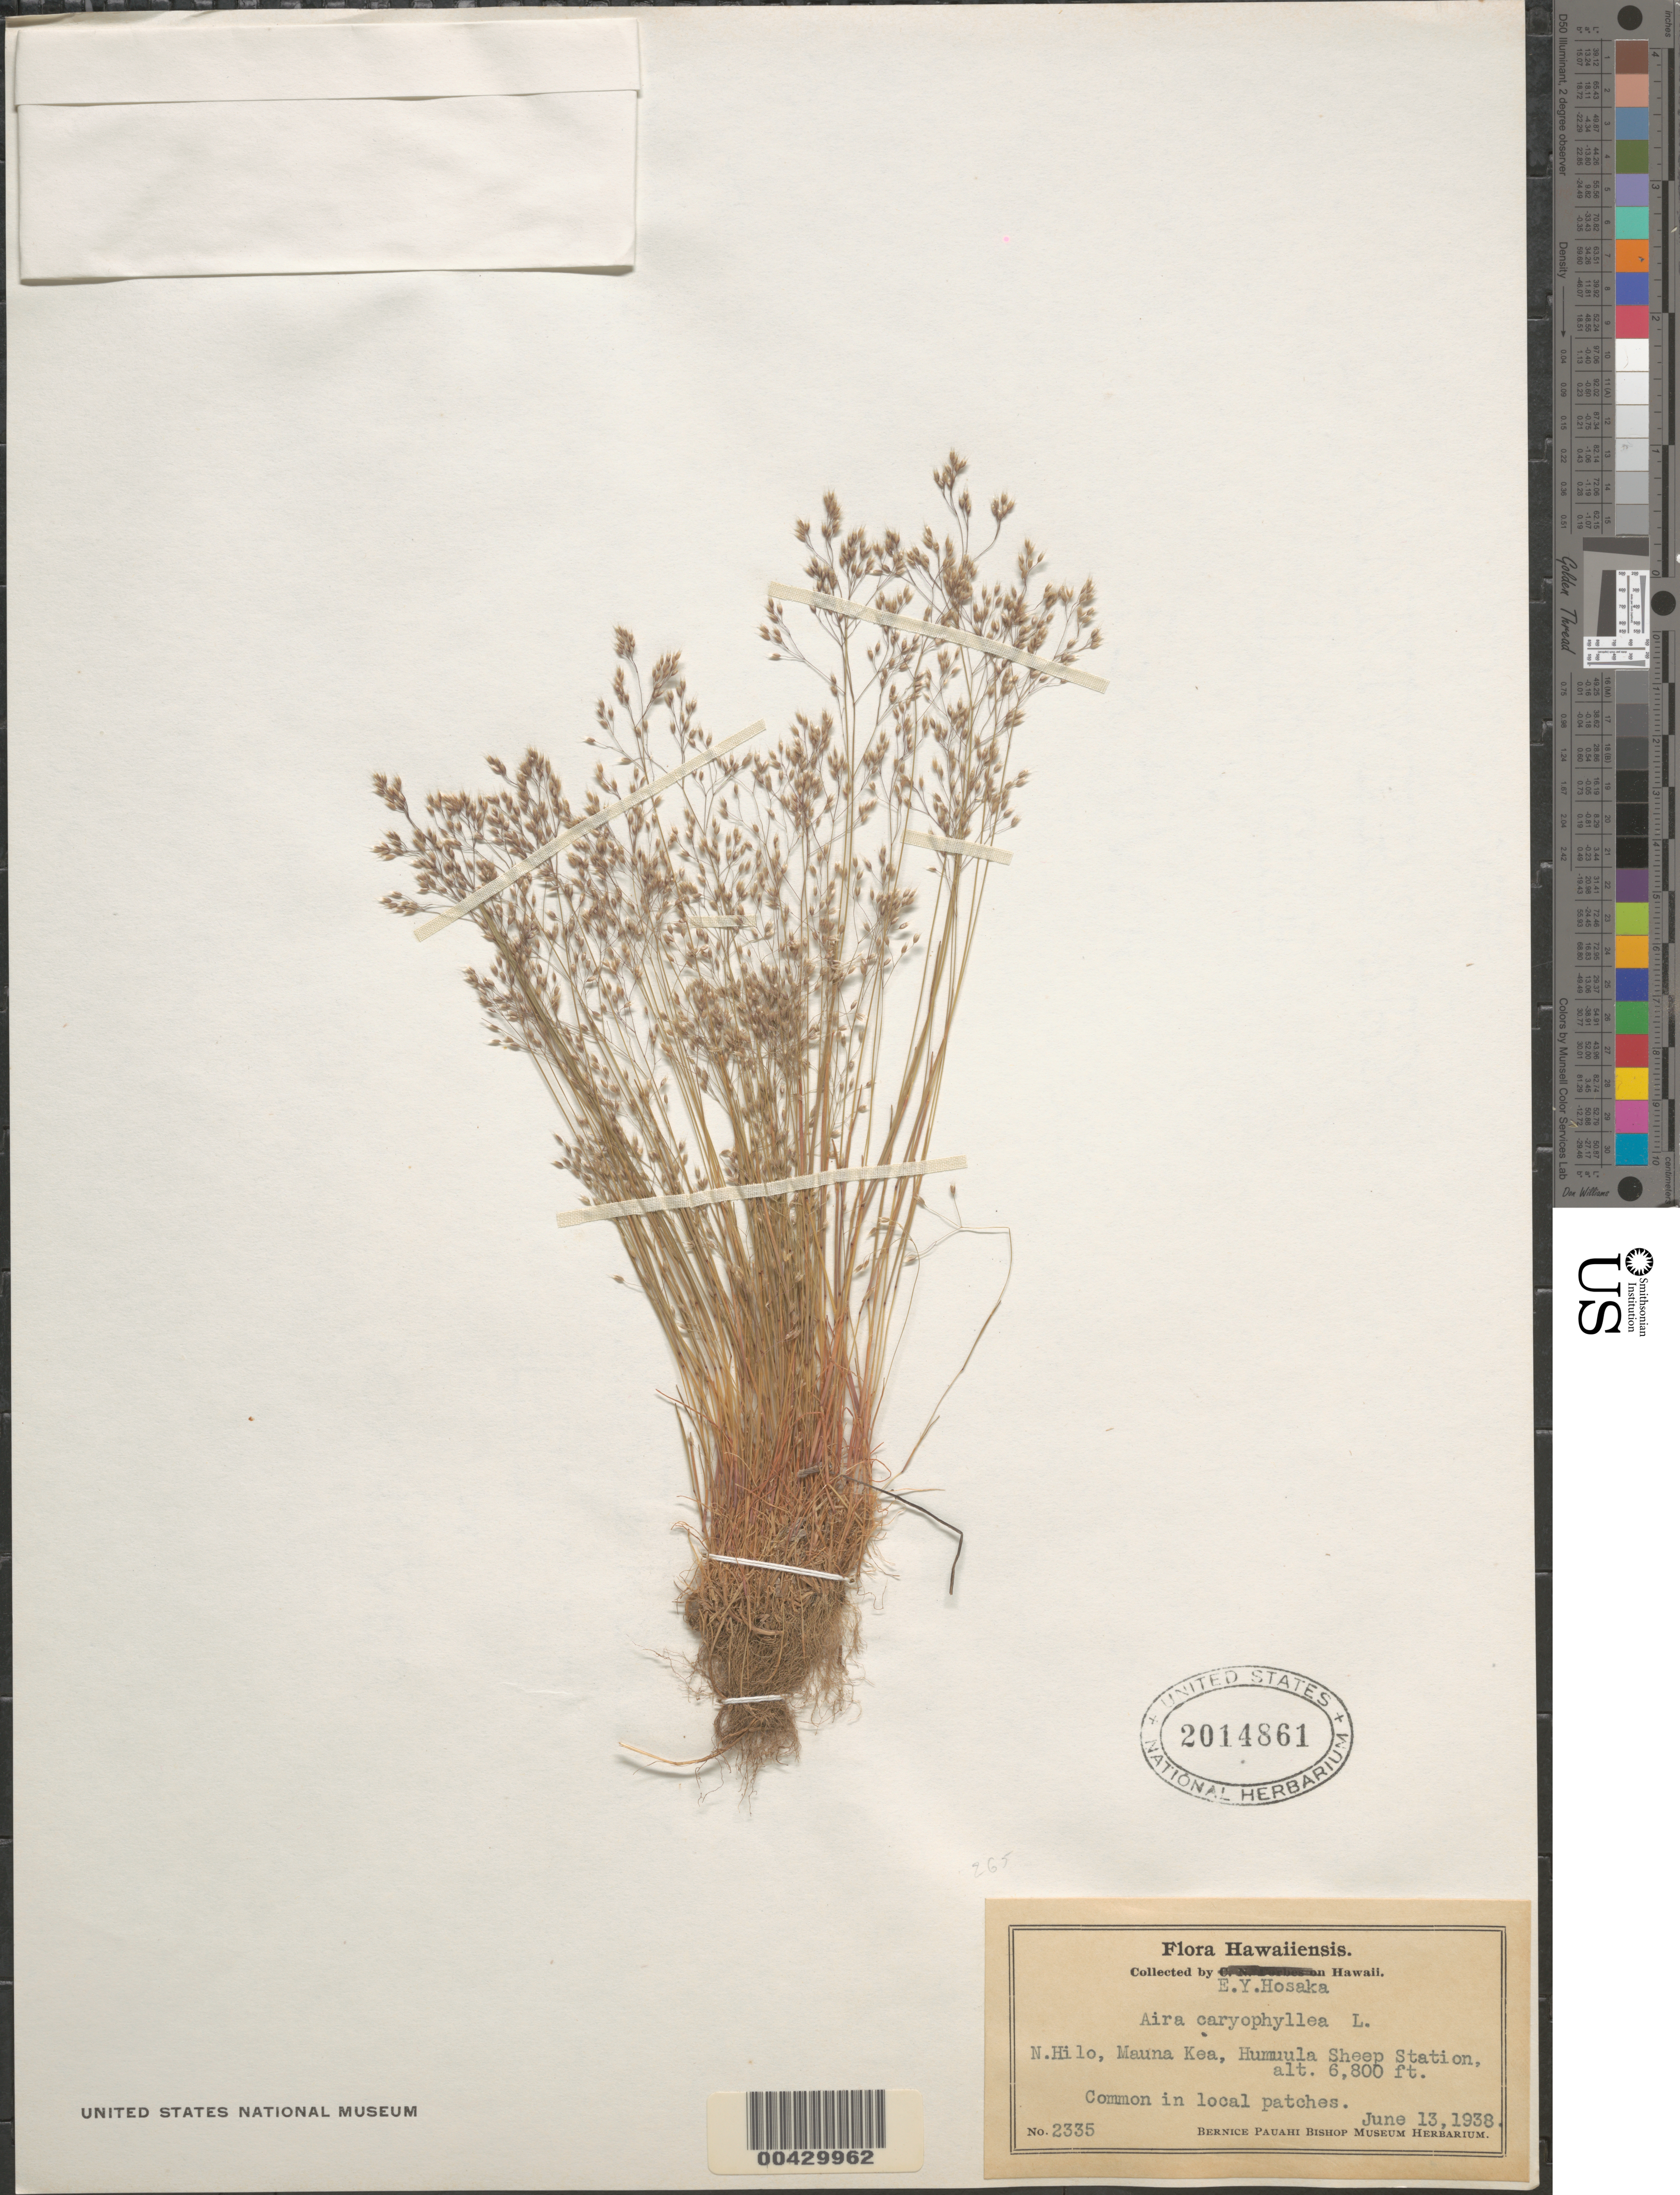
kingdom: Plantae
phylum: Tracheophyta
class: Liliopsida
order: Poales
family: Poaceae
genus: Aira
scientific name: Aira caryophyllea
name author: L.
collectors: E. Y. Hosaka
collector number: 2335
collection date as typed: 13 Jun 1938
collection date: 1938-06-13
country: United States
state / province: Hawaii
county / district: Hawaii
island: Hawaii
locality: N Hilo, Mauna Kea, Humuula Sheep Station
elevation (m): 2073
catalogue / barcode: US 2014861